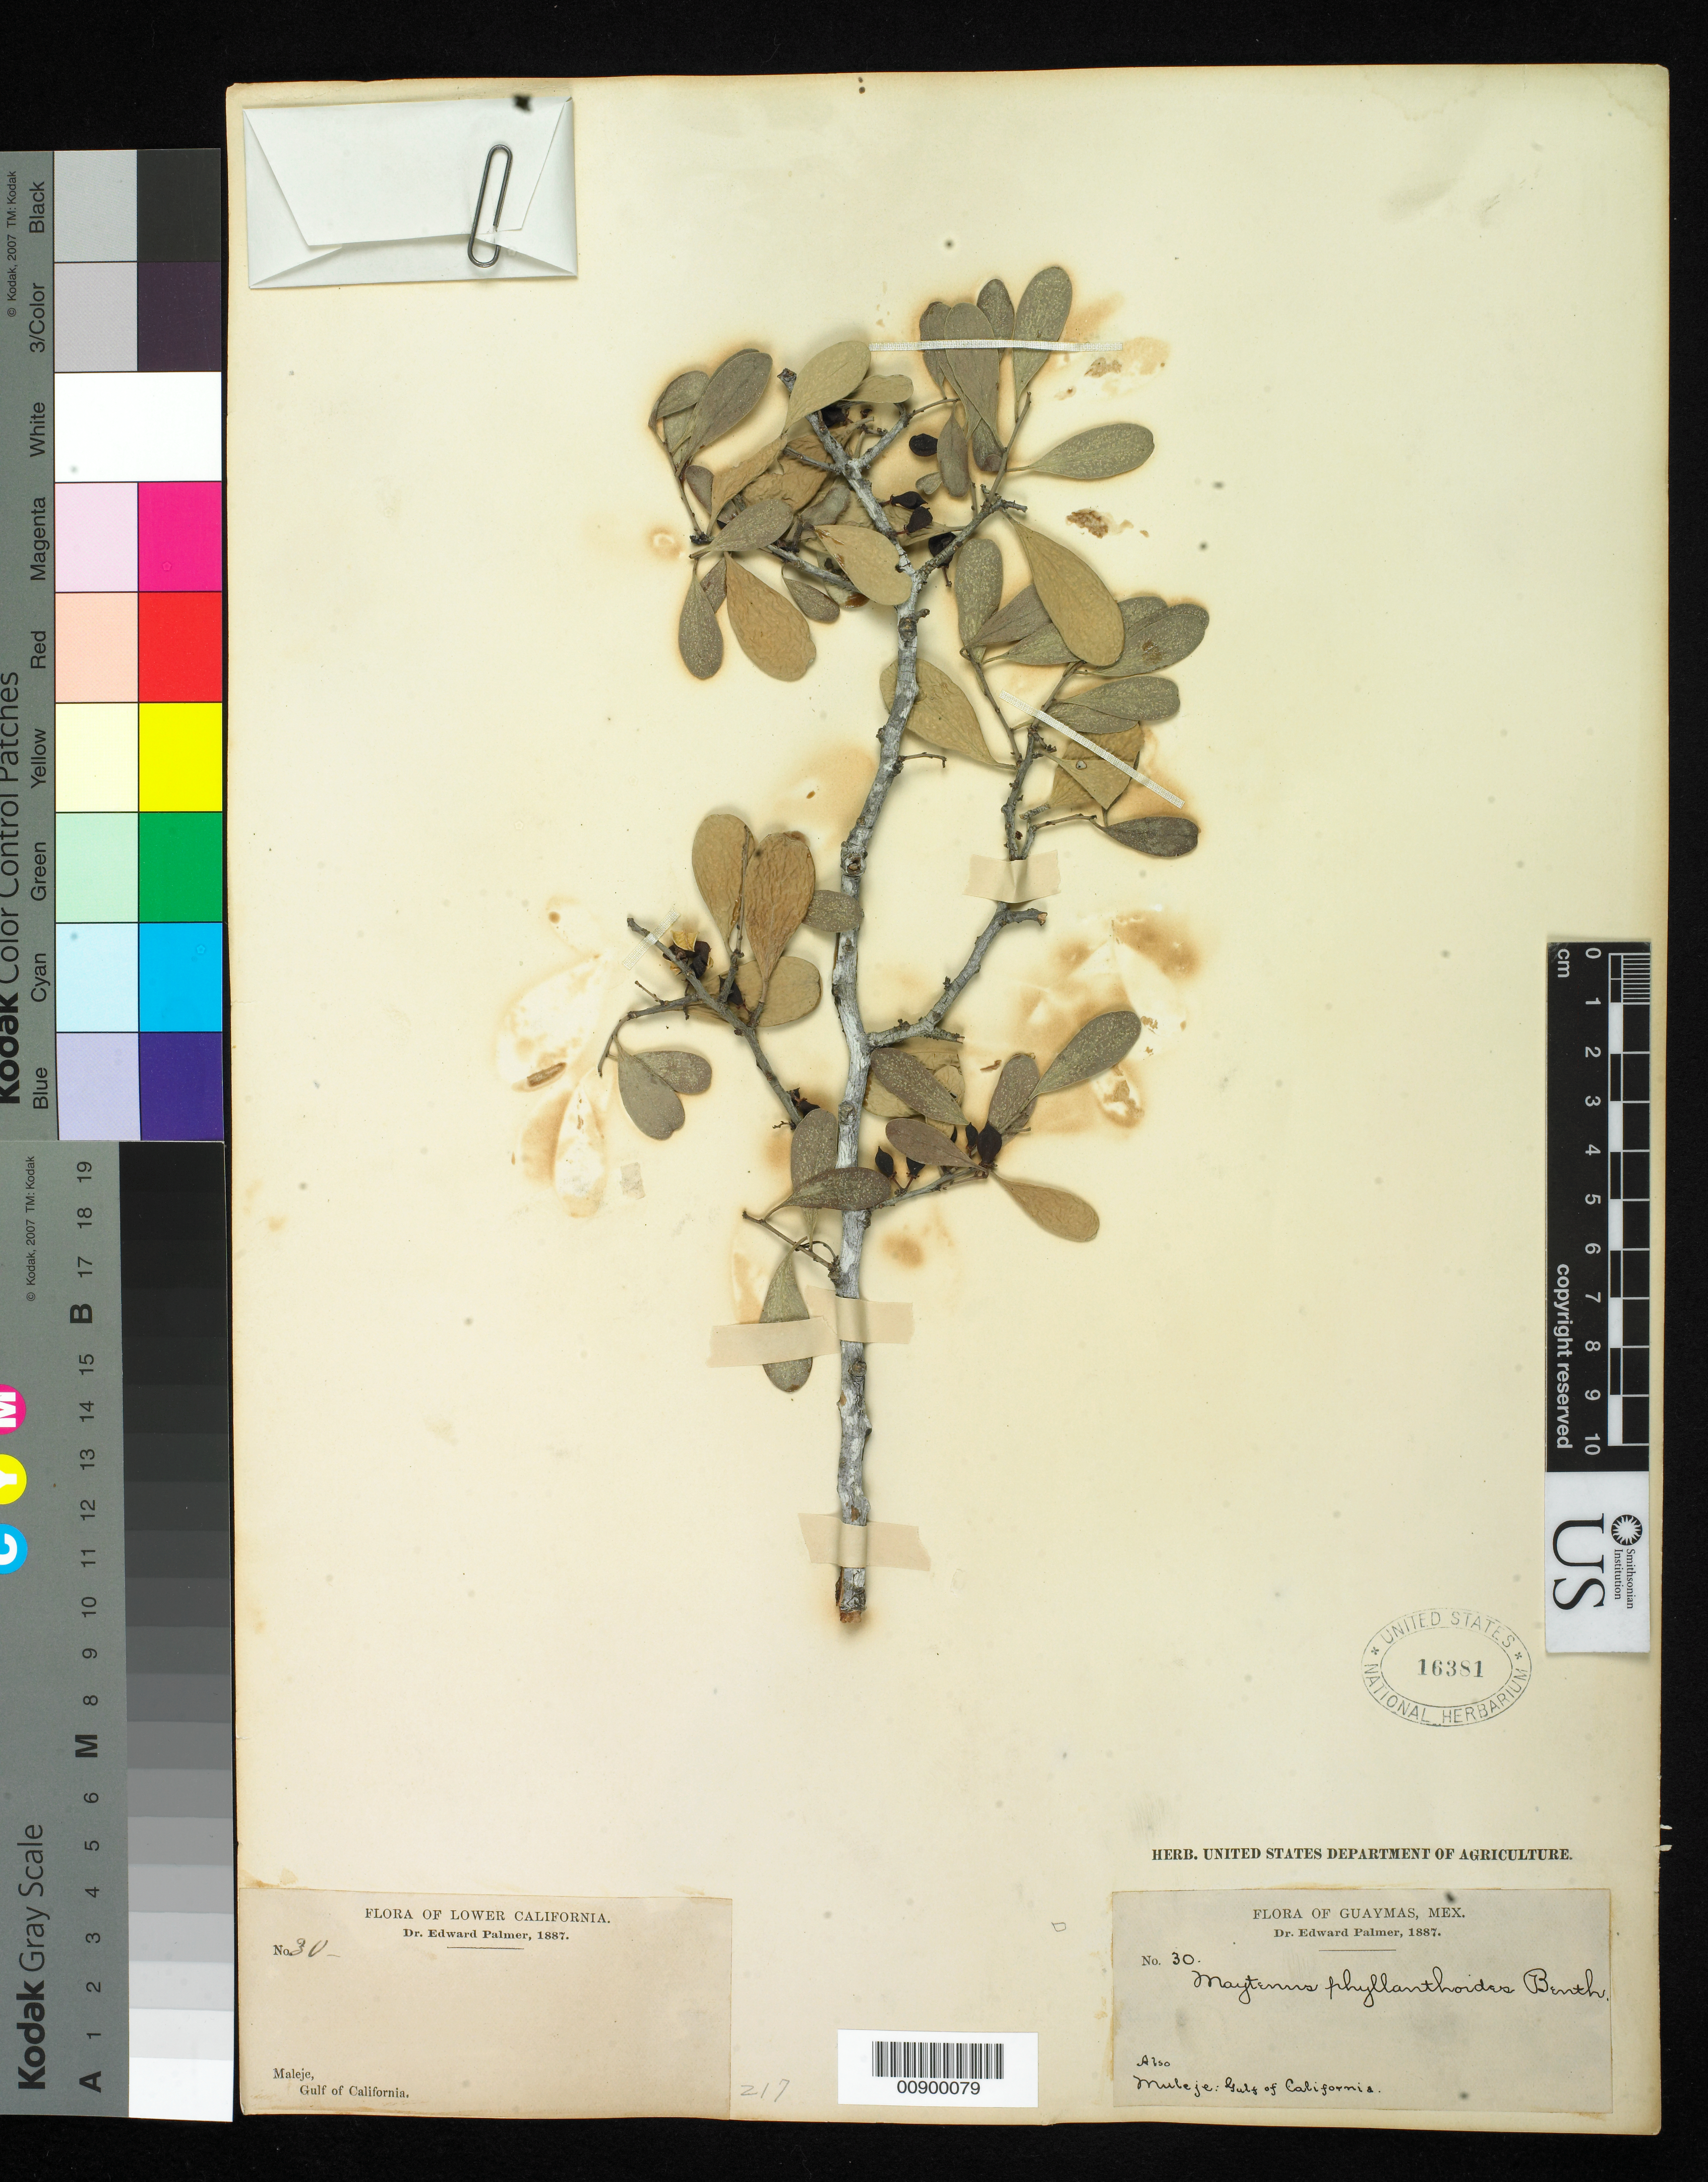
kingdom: Plantae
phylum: Tracheophyta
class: Magnoliopsida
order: Celastrales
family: Celastraceae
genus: Tricerma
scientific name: Tricerma phyllanthoides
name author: (Benth.) Lundell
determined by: Strong, Mark T., (BOT), Smithsonian Institution - National Museum of Natural History (UNITED STATES)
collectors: E. Palmer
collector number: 30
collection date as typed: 1887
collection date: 1887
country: Mexico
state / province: Baja California Sur / Sonora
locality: Guaymas, Sonora. (Label says: Also Muleje: Gulf of California)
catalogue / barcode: US 16381